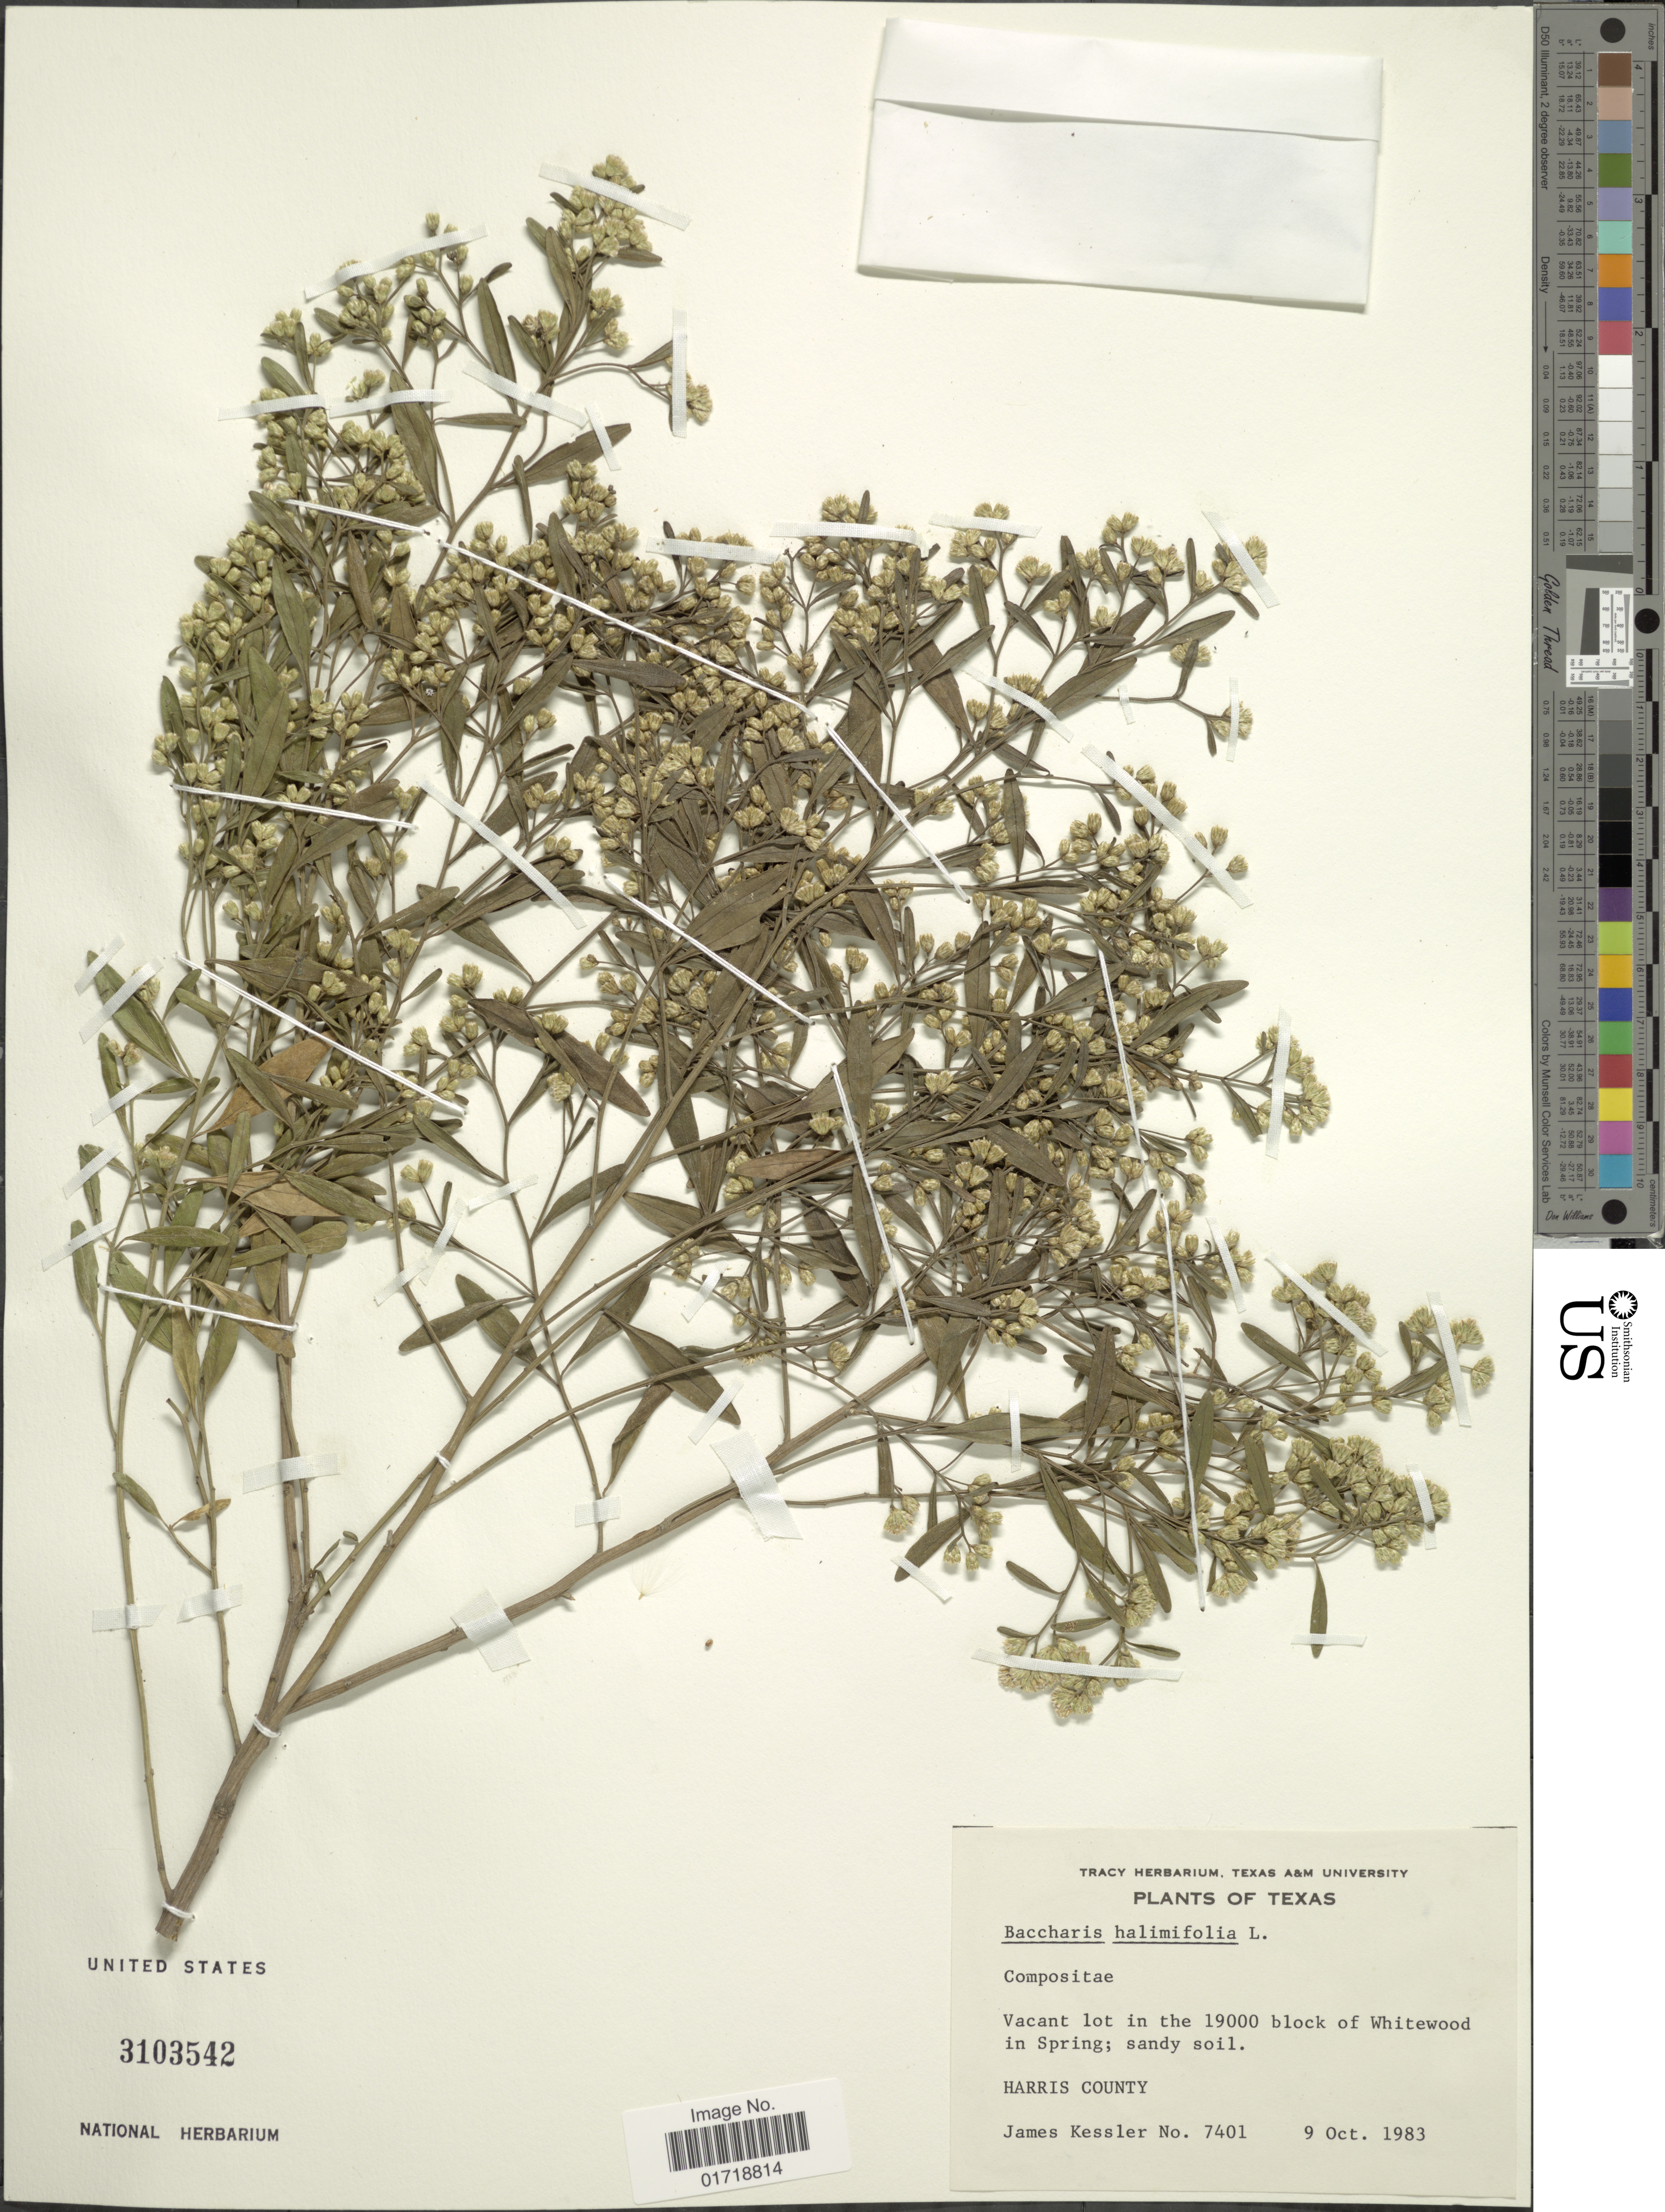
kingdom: Plantae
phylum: Tracheophyta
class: Magnoliopsida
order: Asterales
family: Asteraceae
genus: Baccharis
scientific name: Baccharis halimifolia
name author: L.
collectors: J. W. Kessler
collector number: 7401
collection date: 1983-10-09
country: United States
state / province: Texas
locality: Vacant lot in the 190000 block of Whitewood in Springs, Harris County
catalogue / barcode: US 3103542